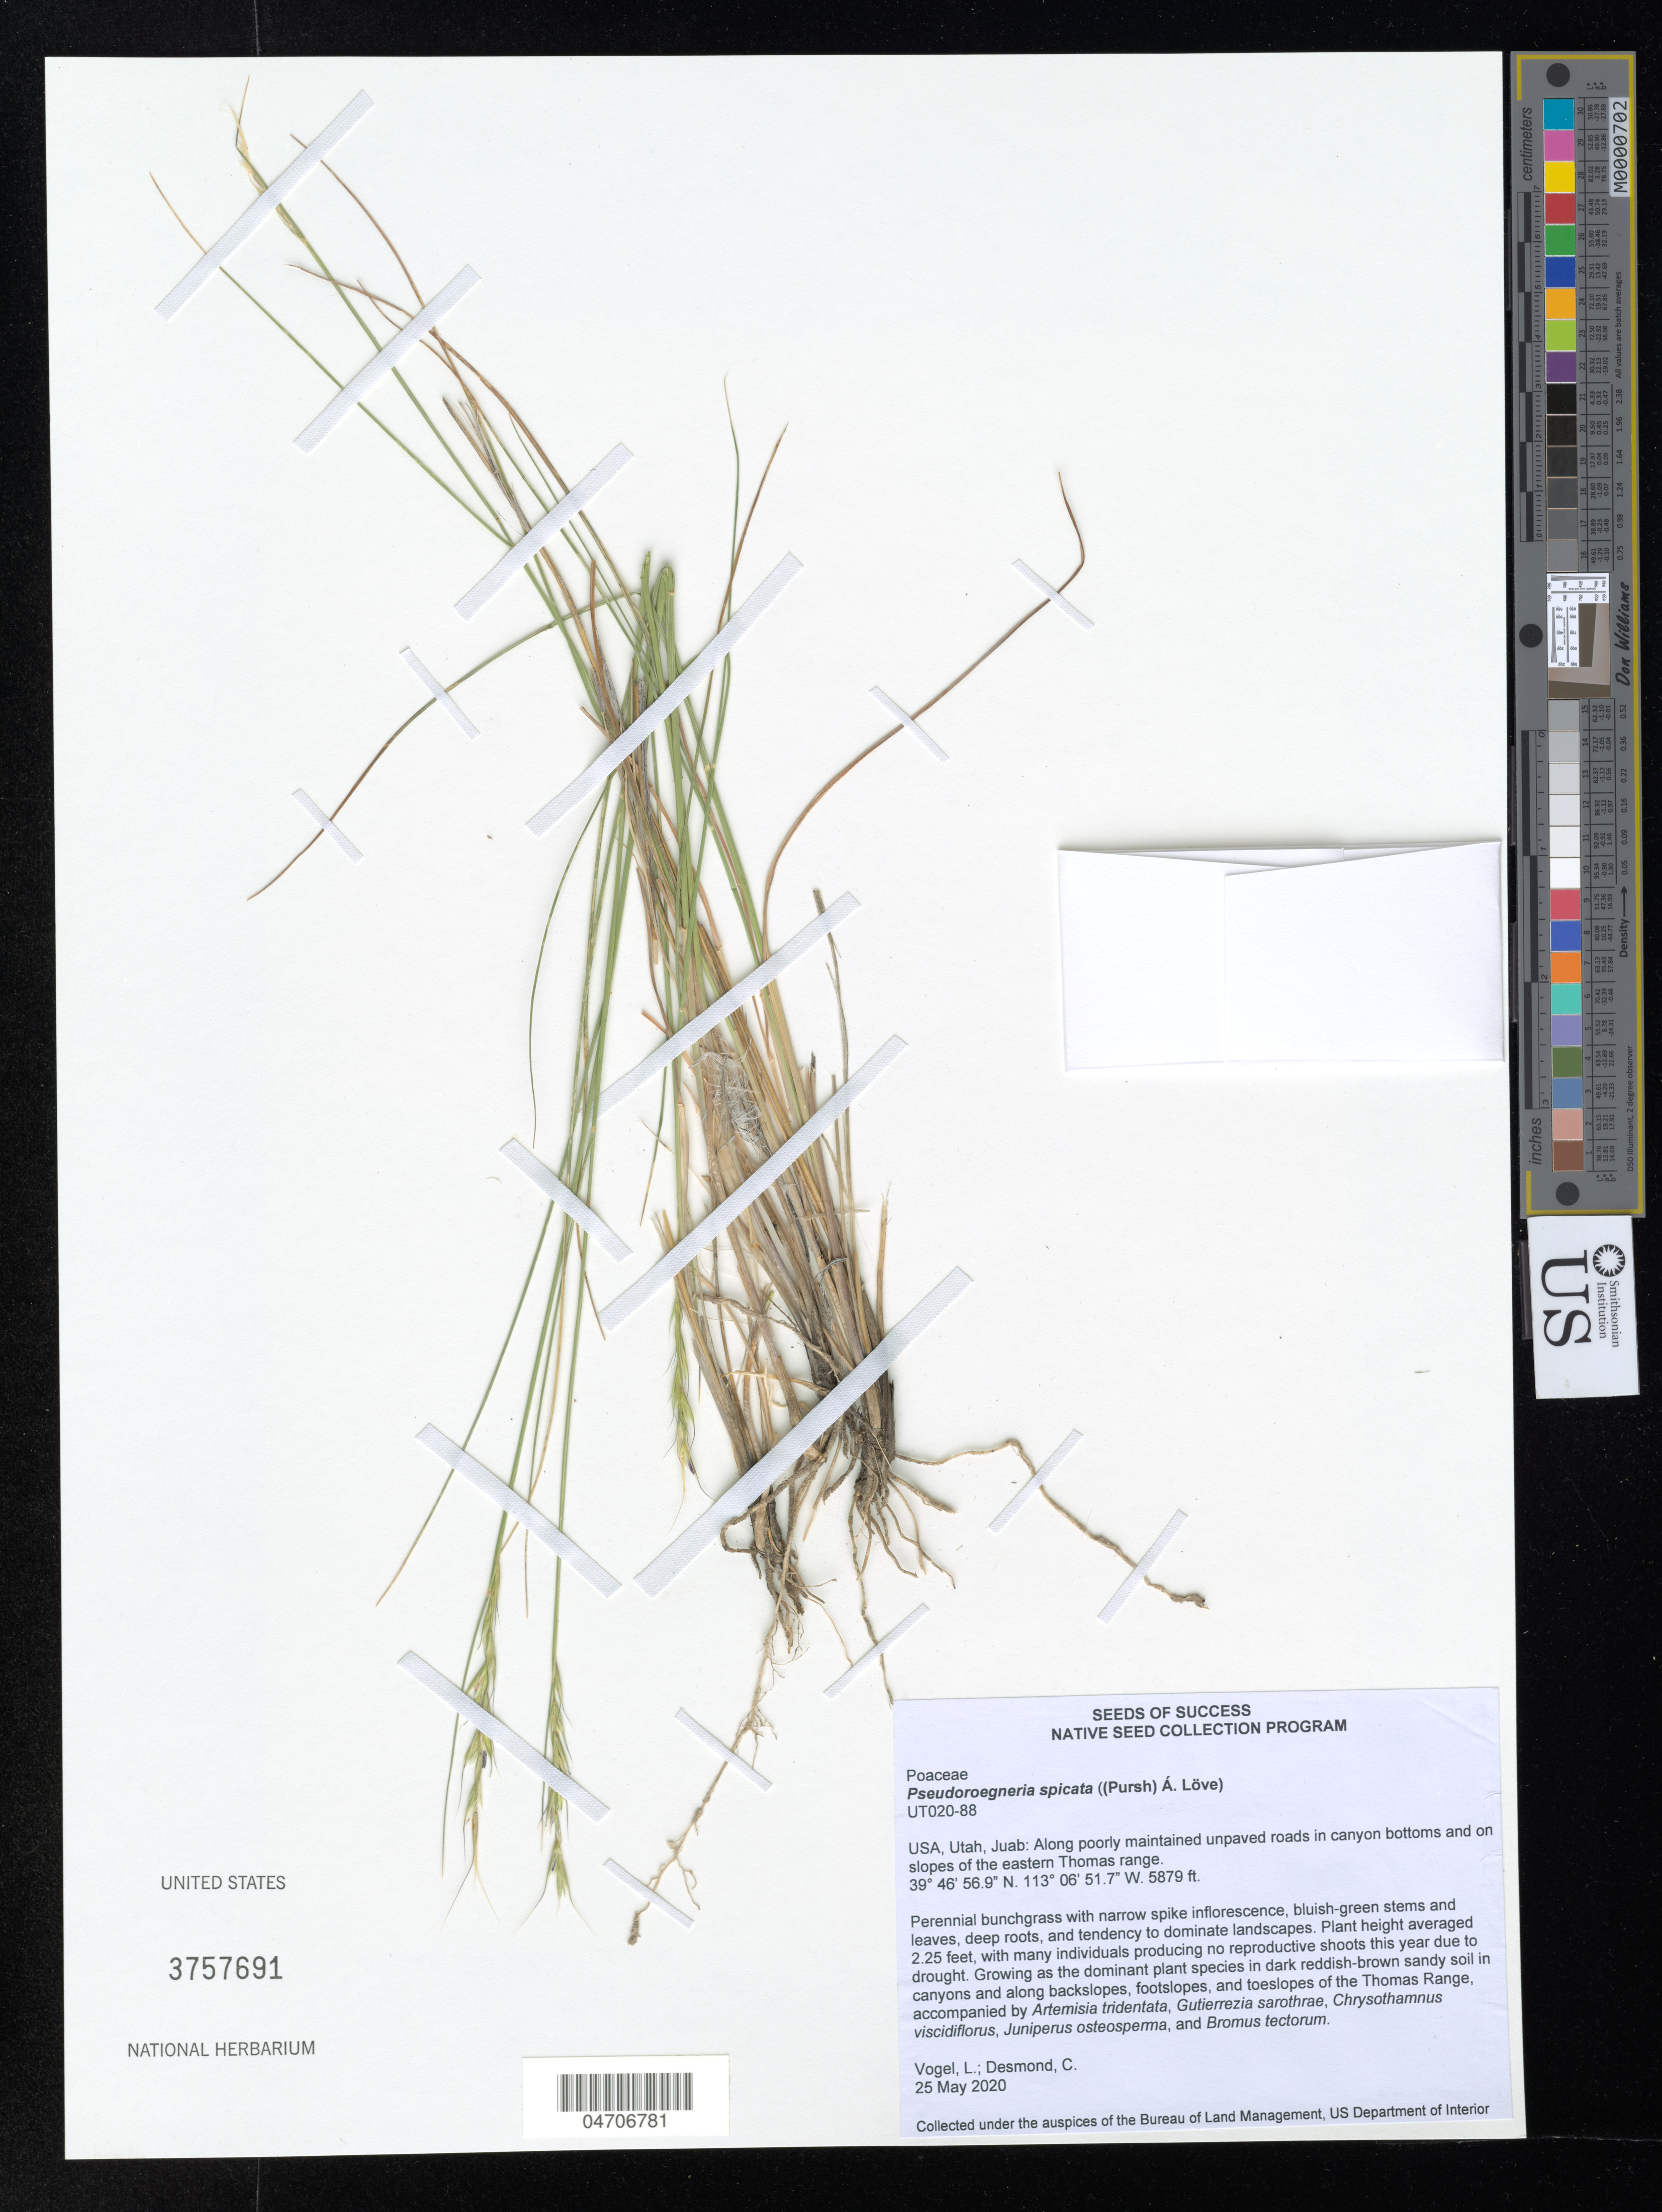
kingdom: Plantae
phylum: Tracheophyta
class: Liliopsida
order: Poales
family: Poaceae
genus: Pseudoroegneria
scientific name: Pseudoroegneria spicata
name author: (Pursh) Á. Löve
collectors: L. H. Vogel & C. Desmond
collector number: UT020-88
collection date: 2020-05-25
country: United States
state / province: Utah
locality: Juab: Along poorly maintained unpaved roads in canyon bottoms and on slopes of the eastern Thomas range.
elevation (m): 1792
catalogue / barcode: US 3757691